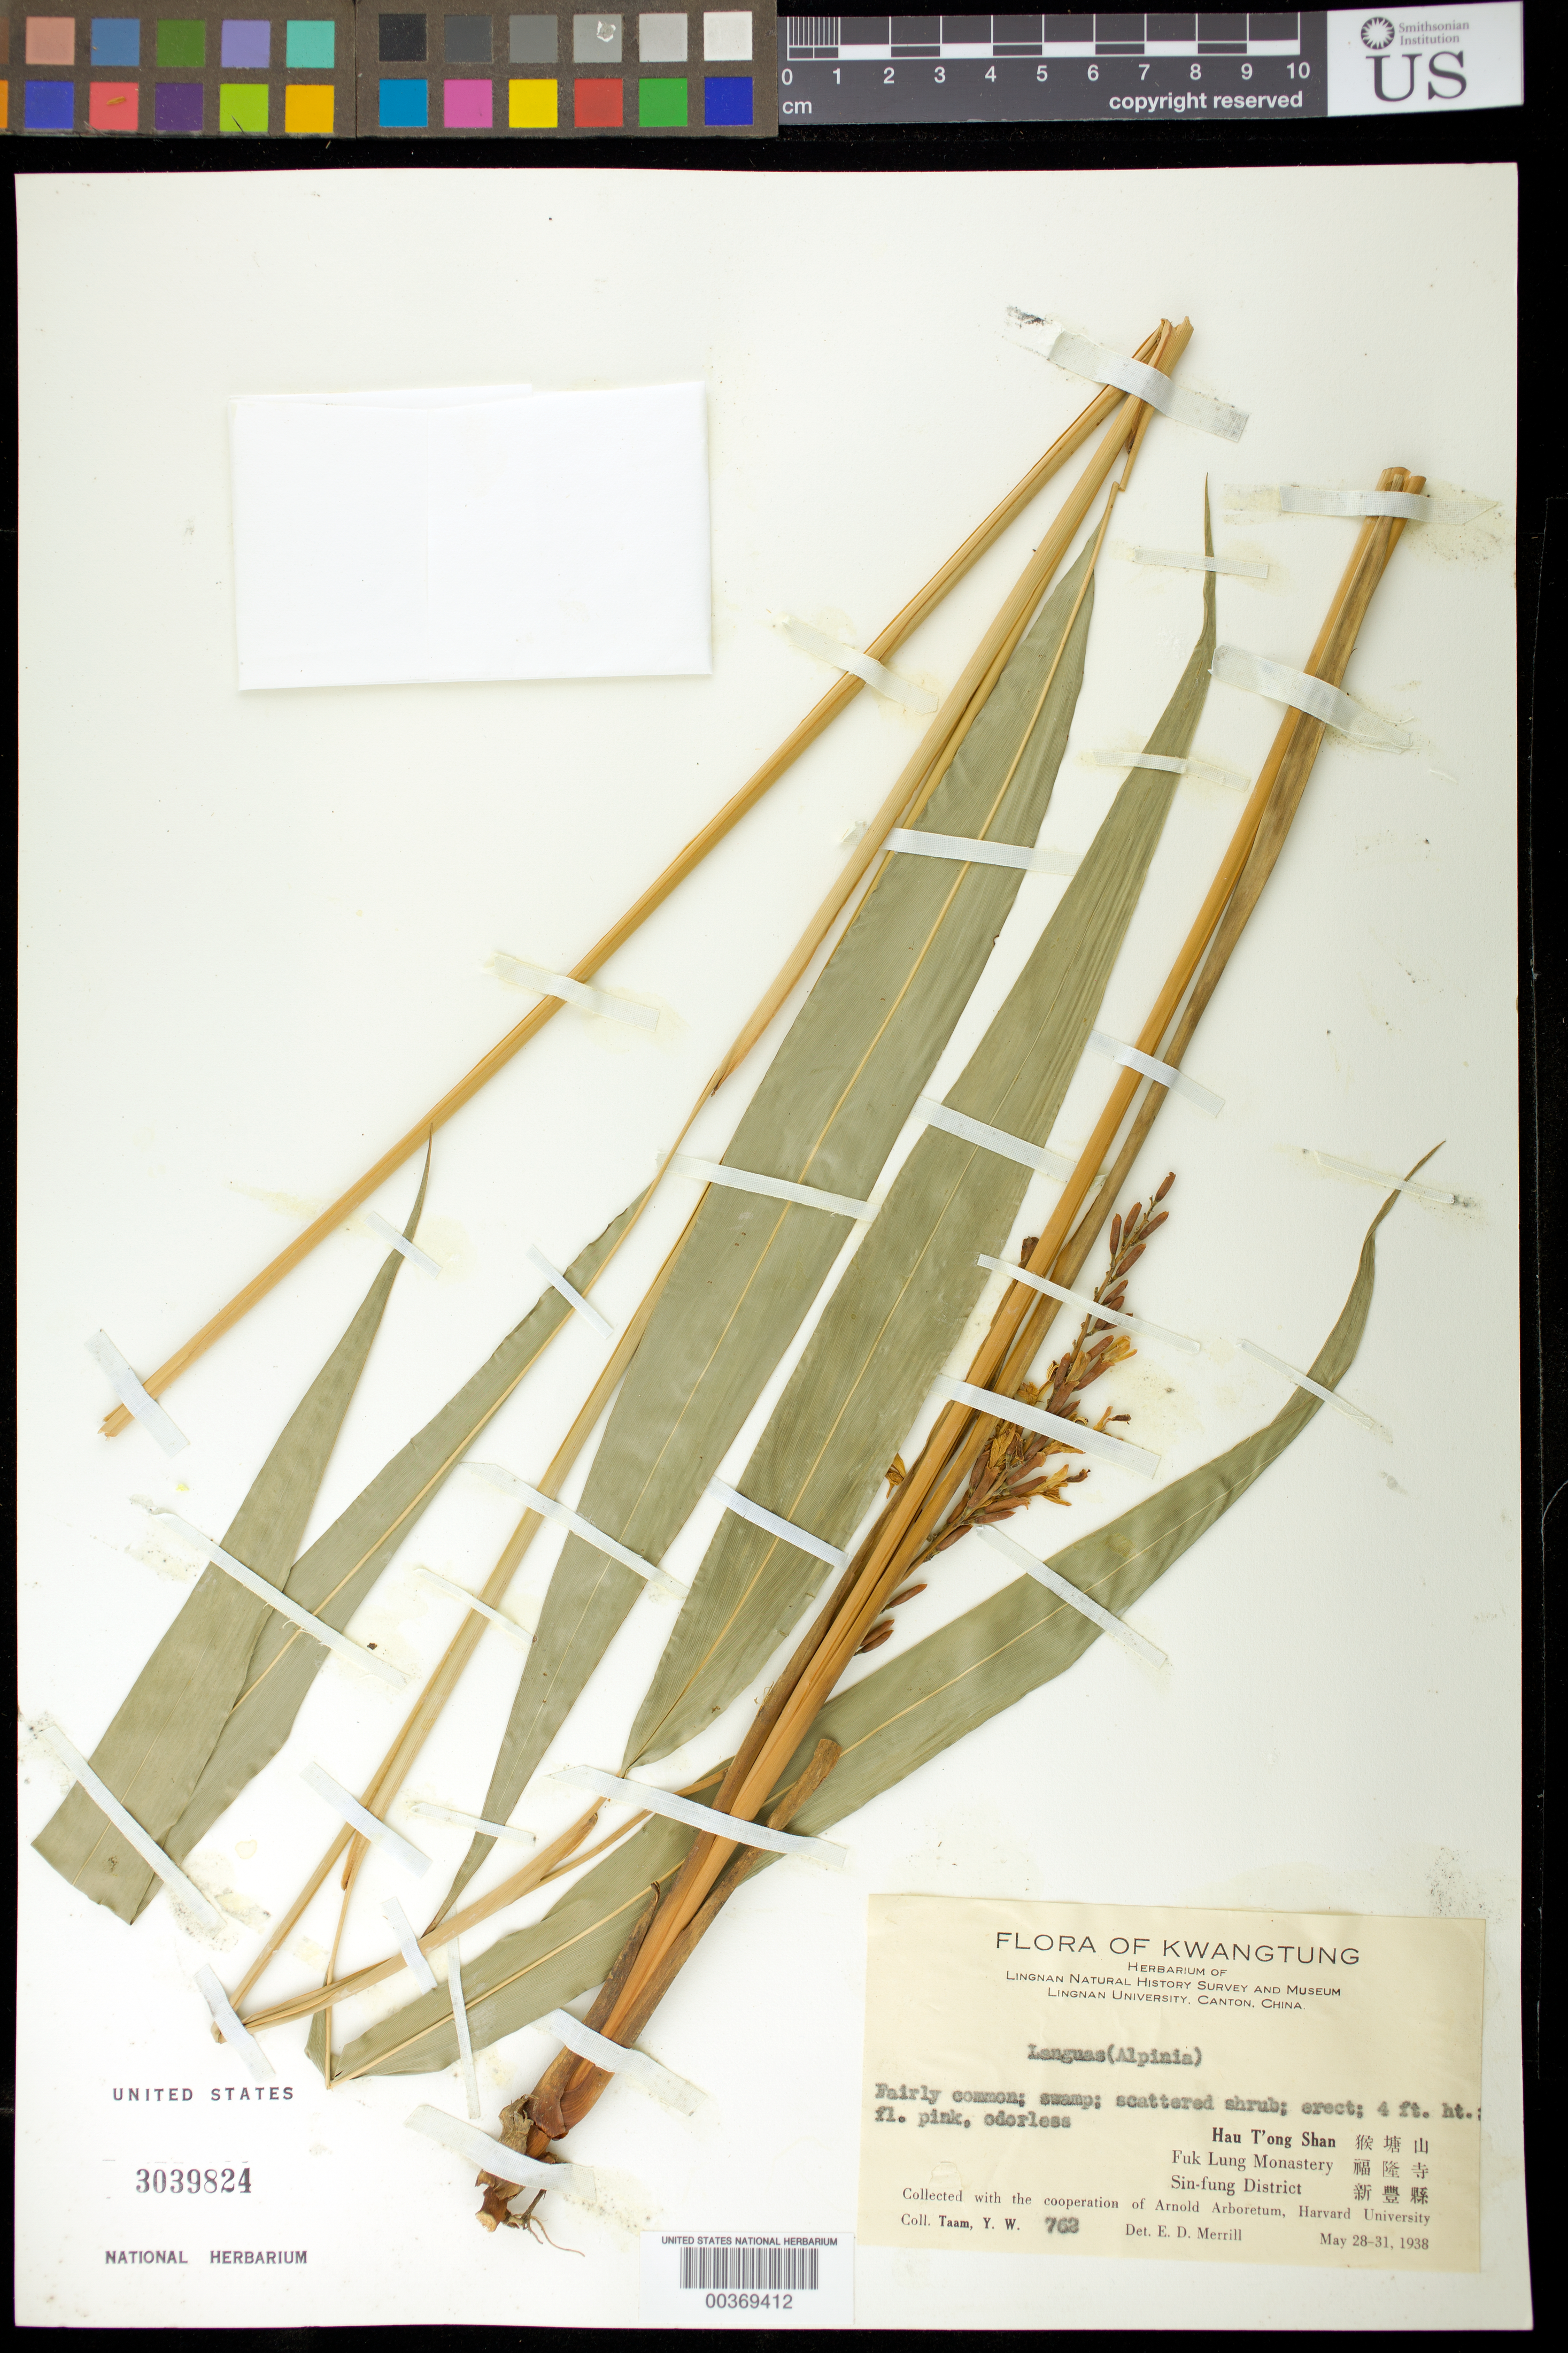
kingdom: Plantae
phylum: Tracheophyta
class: Liliopsida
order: Zingiberales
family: Zingiberaceae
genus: Alpinia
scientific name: Alpinia sp.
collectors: Y. W. Taam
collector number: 762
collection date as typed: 28 May 1938 to 31 May 1938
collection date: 1938-05-28/1938-05-31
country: China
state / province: Guangdong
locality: Hau t'ong shan, fuk lung monastery, sin-fung dist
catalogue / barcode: US 3039824